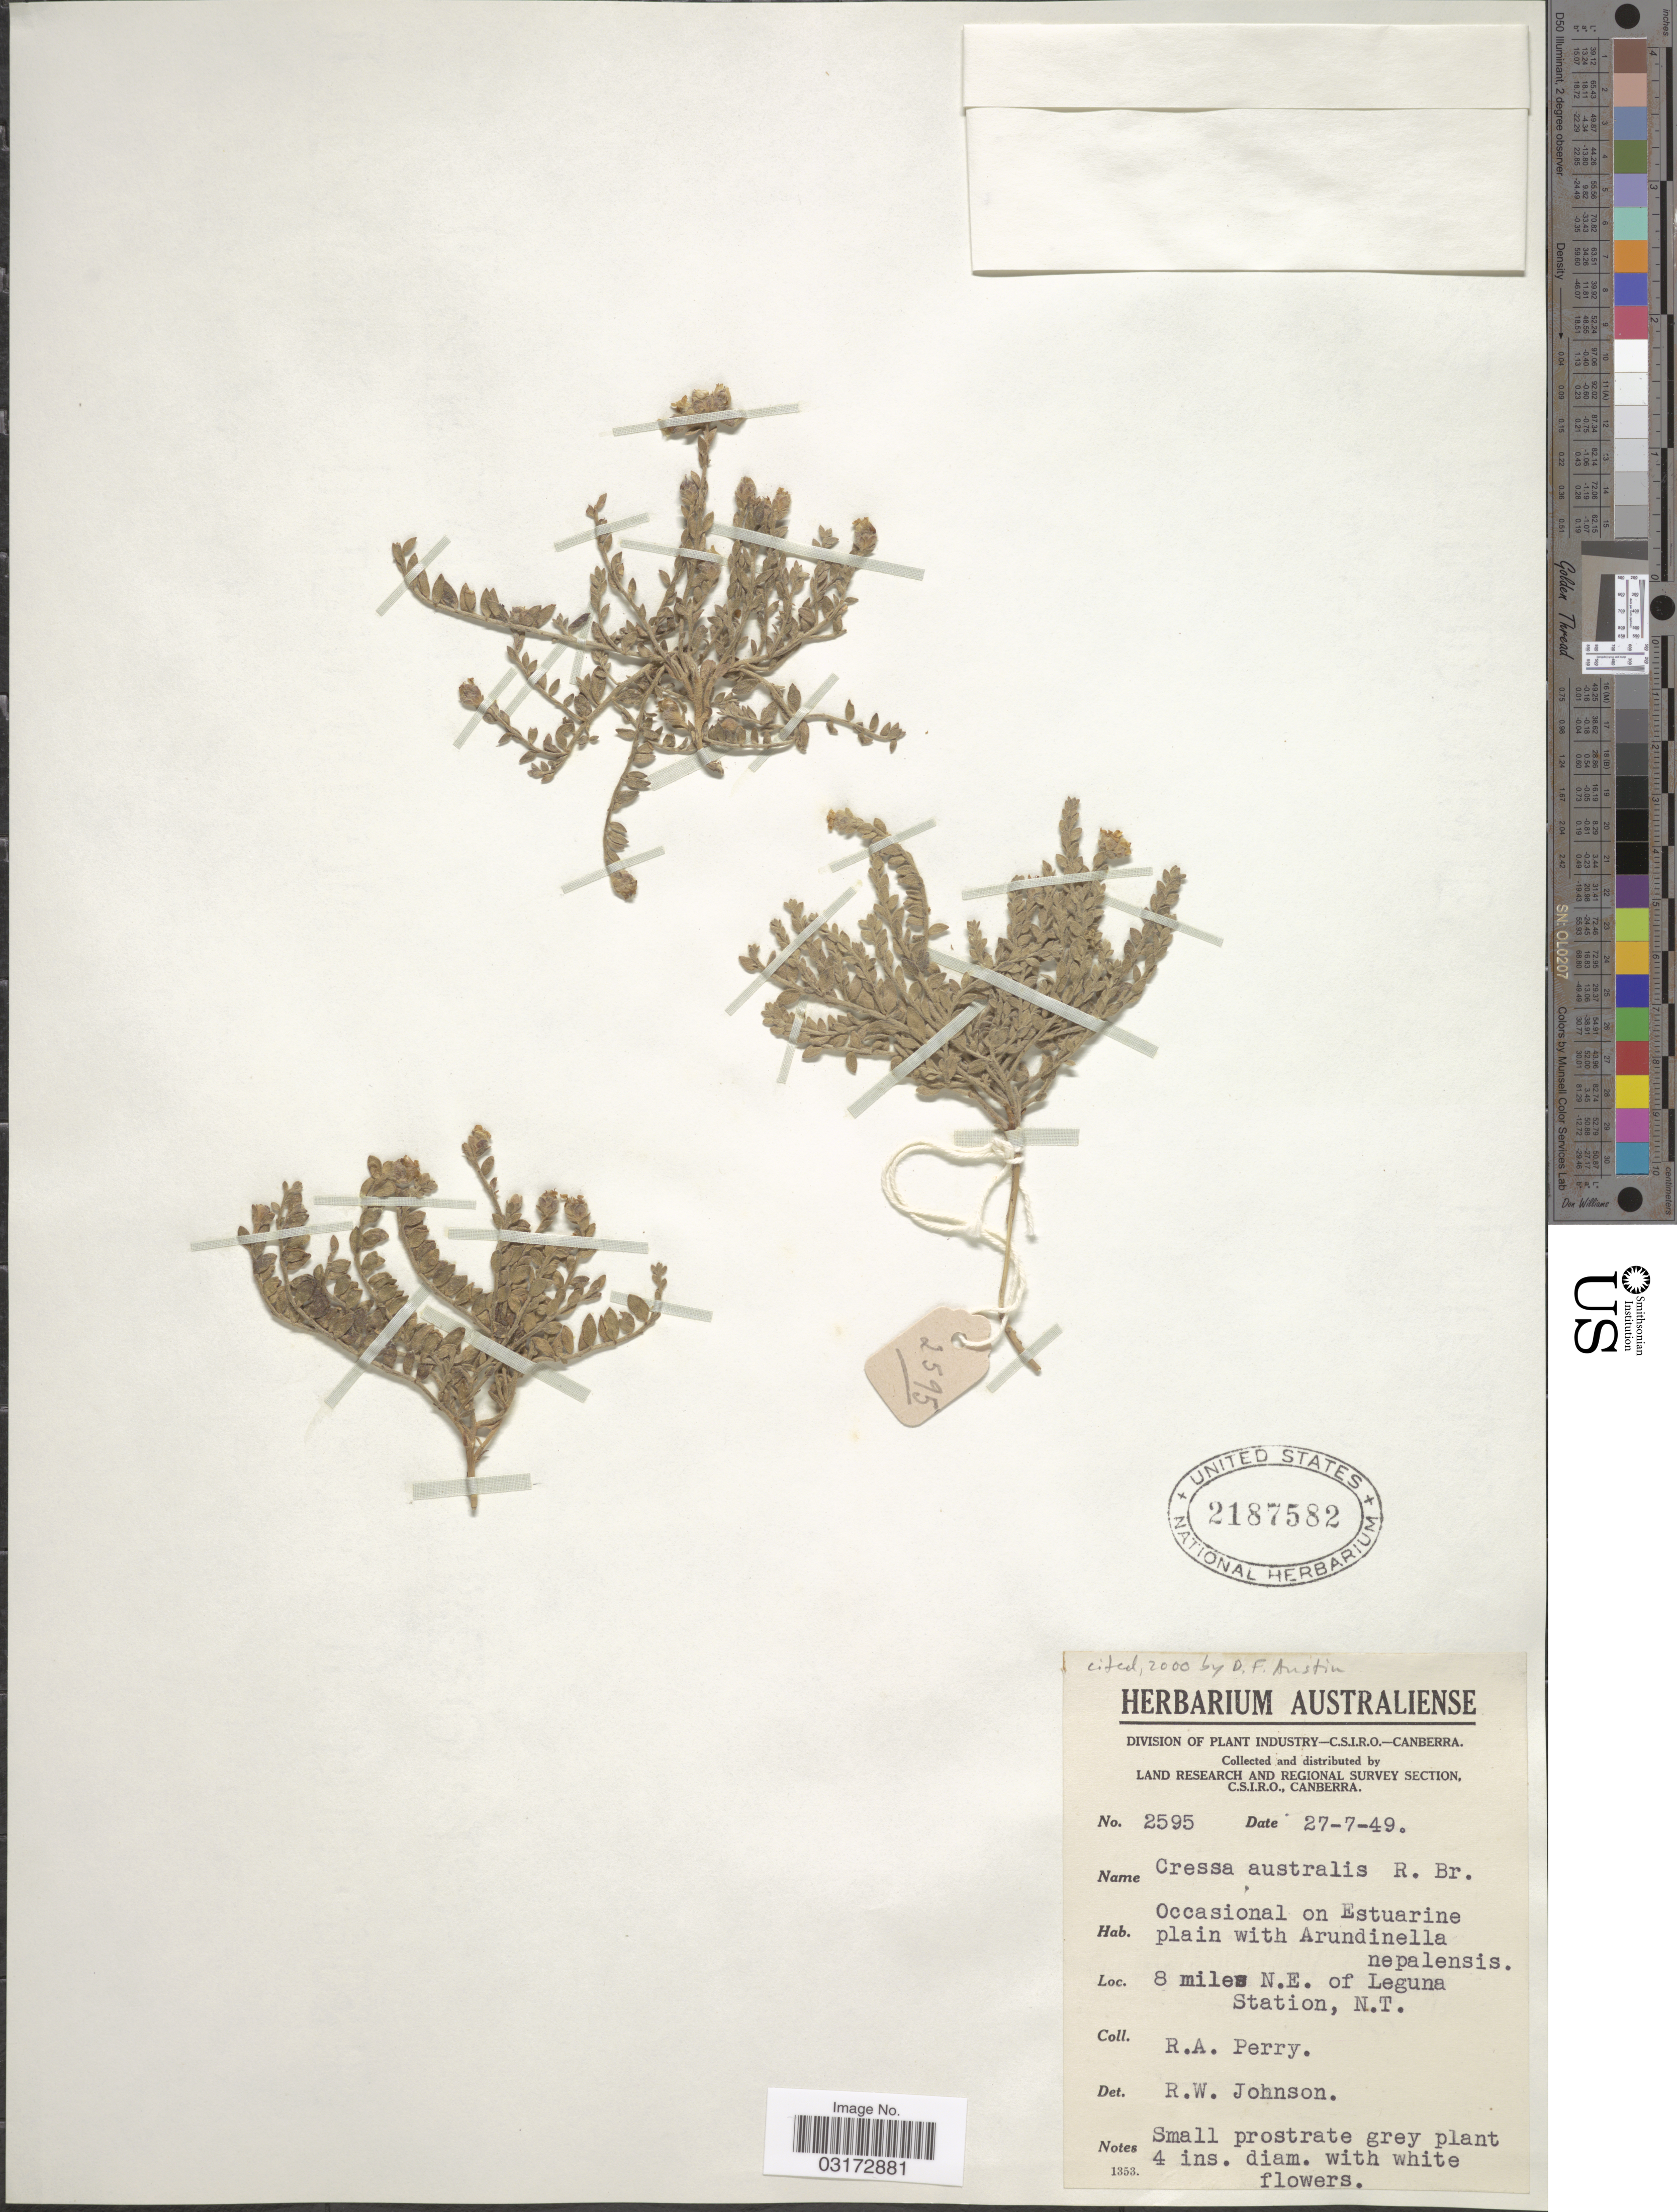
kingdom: Plantae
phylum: Tracheophyta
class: Magnoliopsida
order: Solanales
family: Convolvulaceae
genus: Cressa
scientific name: Cressa australis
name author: R. Br.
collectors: Perry, R. A.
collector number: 2595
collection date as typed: Transcribed d/m/y: 27/7/49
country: Australia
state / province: Northern Territory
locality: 8 miles N.E. of Leguna Station, N.T.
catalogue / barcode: US 2187582